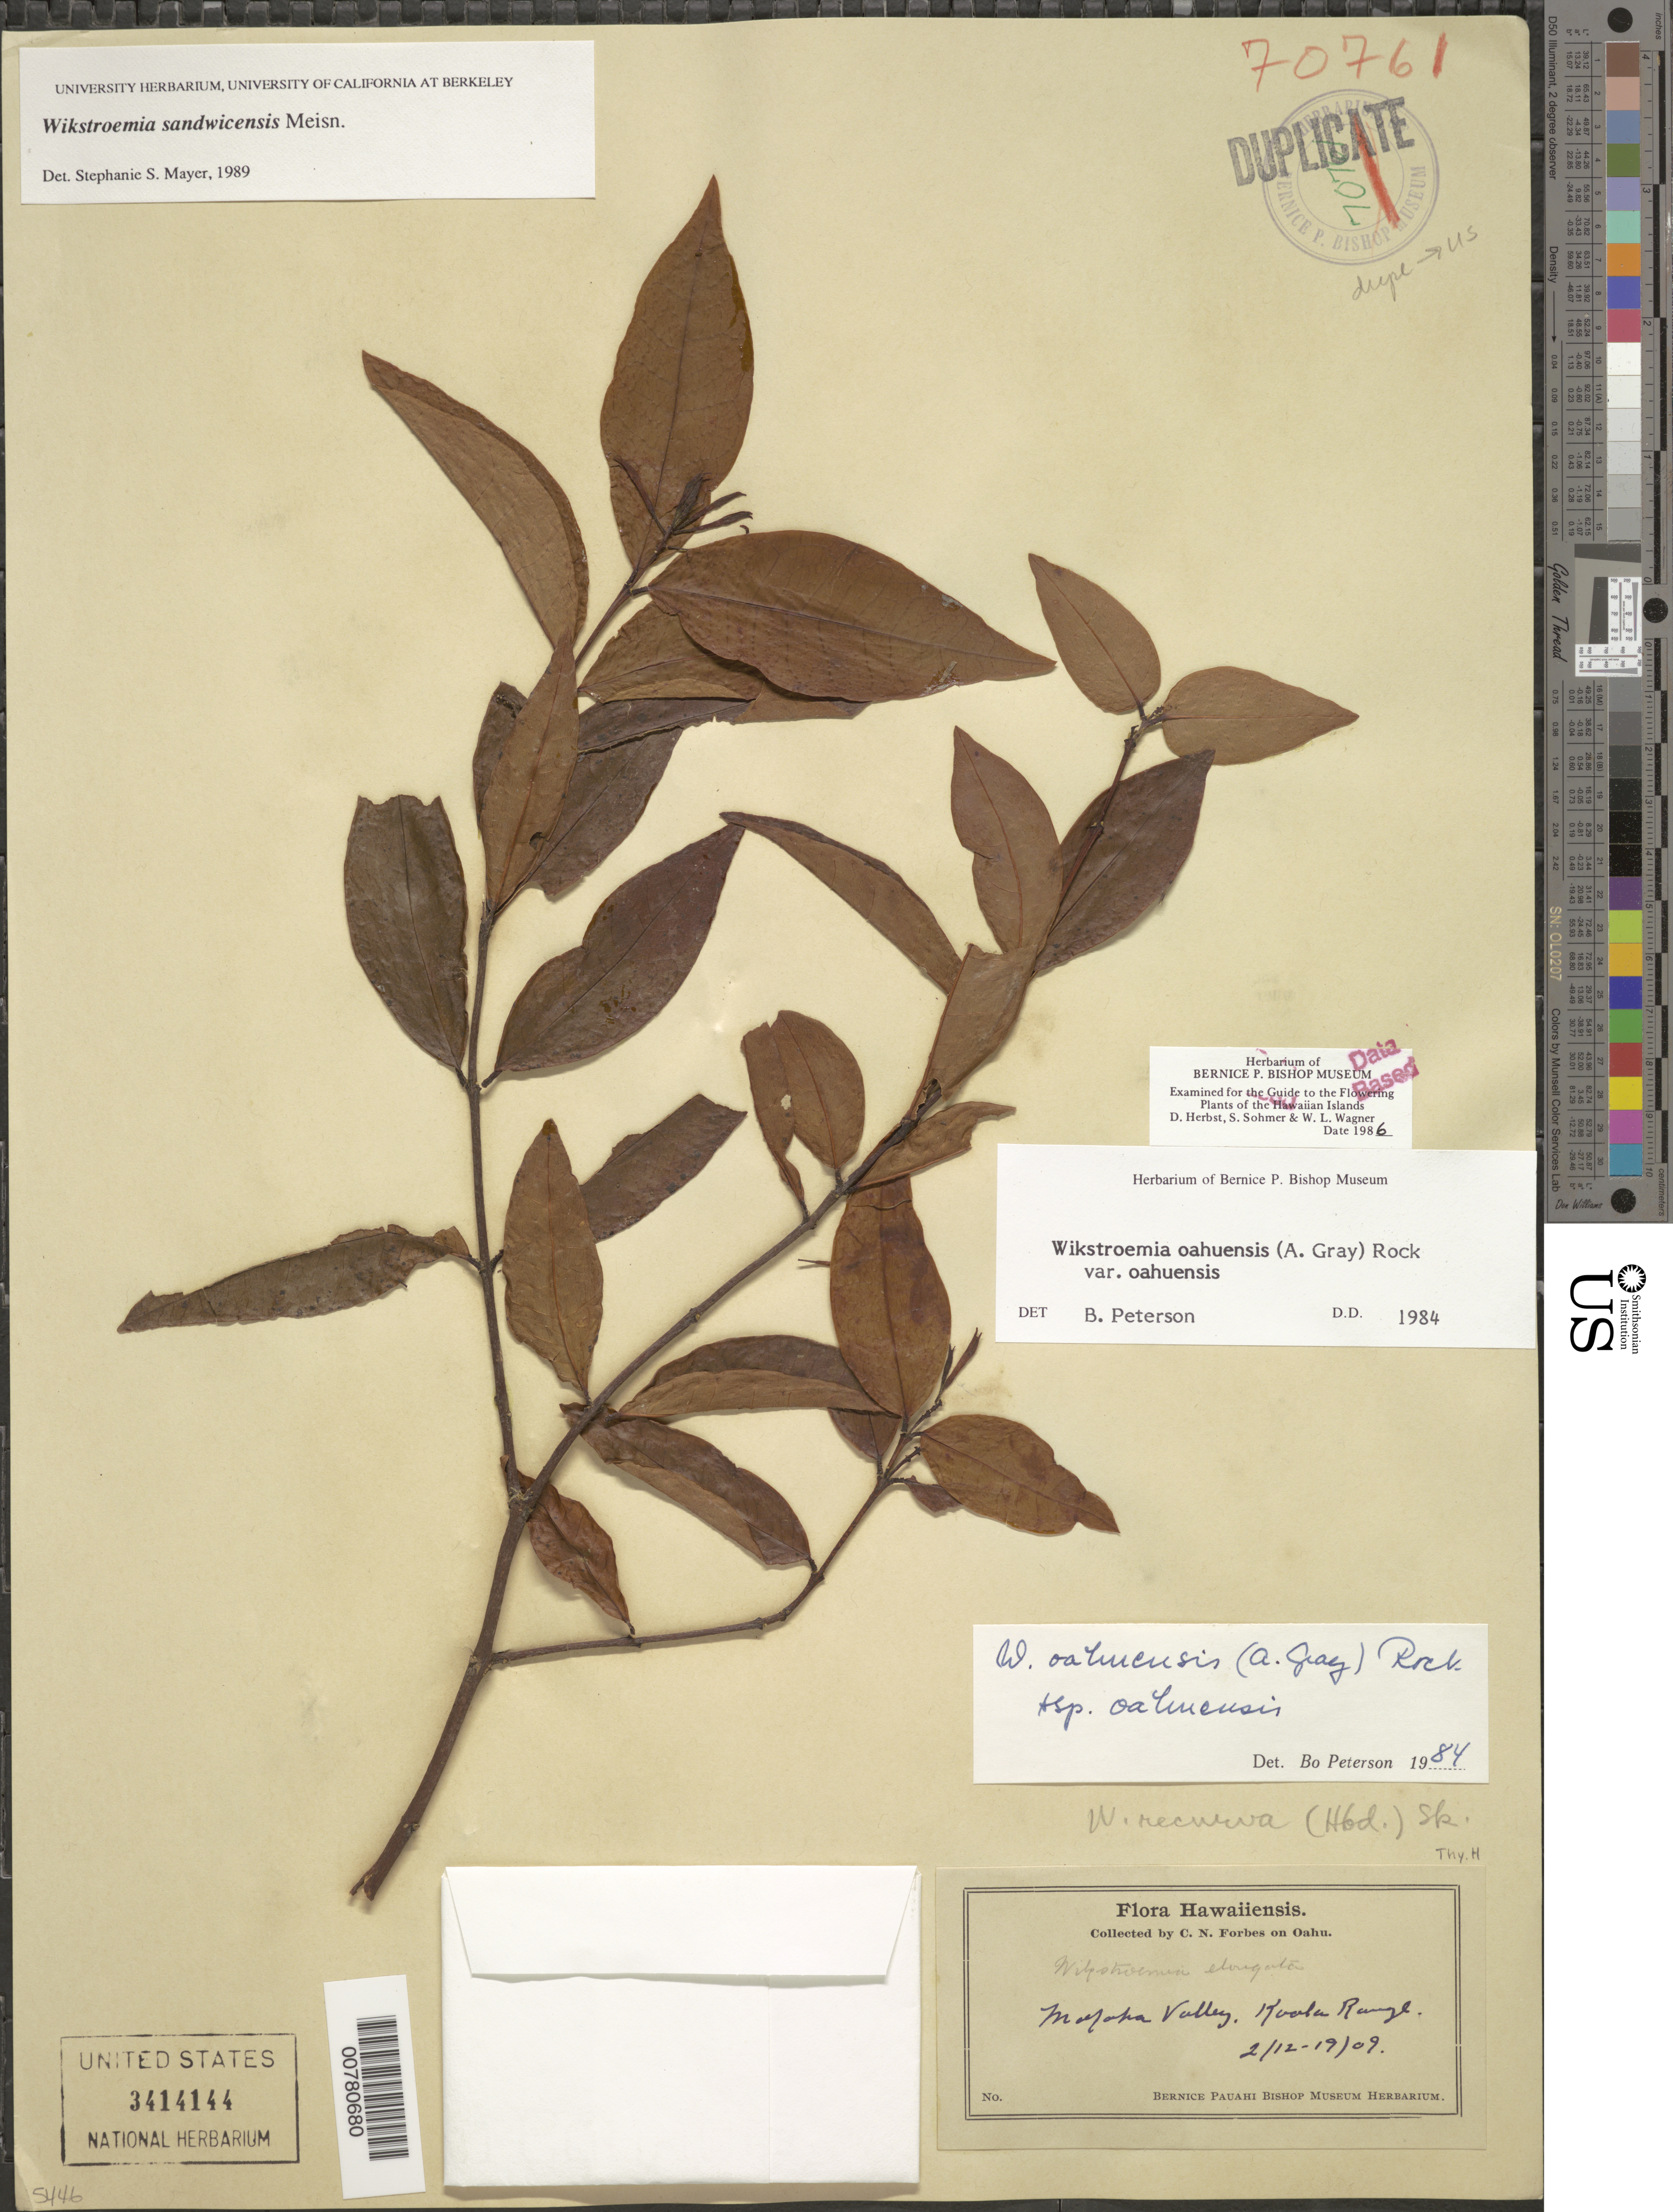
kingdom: Plantae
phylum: Tracheophyta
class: Magnoliopsida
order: Malvales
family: Thymelaeaceae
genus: Wikstroemia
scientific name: Wikstroemia oahuensis var. oahuensis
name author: (A. Gray) Rock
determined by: Wagner, W. L.; Herbst, D. R.; Sohmer, S. H.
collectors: C. N. Forbes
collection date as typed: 12 Feb 1909 to 19 Feb 1909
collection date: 1909-02-12/1909-02-19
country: United States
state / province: Hawaii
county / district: Honolulu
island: Oahu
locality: Waianae Mts., Makaha Valley, Kaala Range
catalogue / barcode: US 3414144